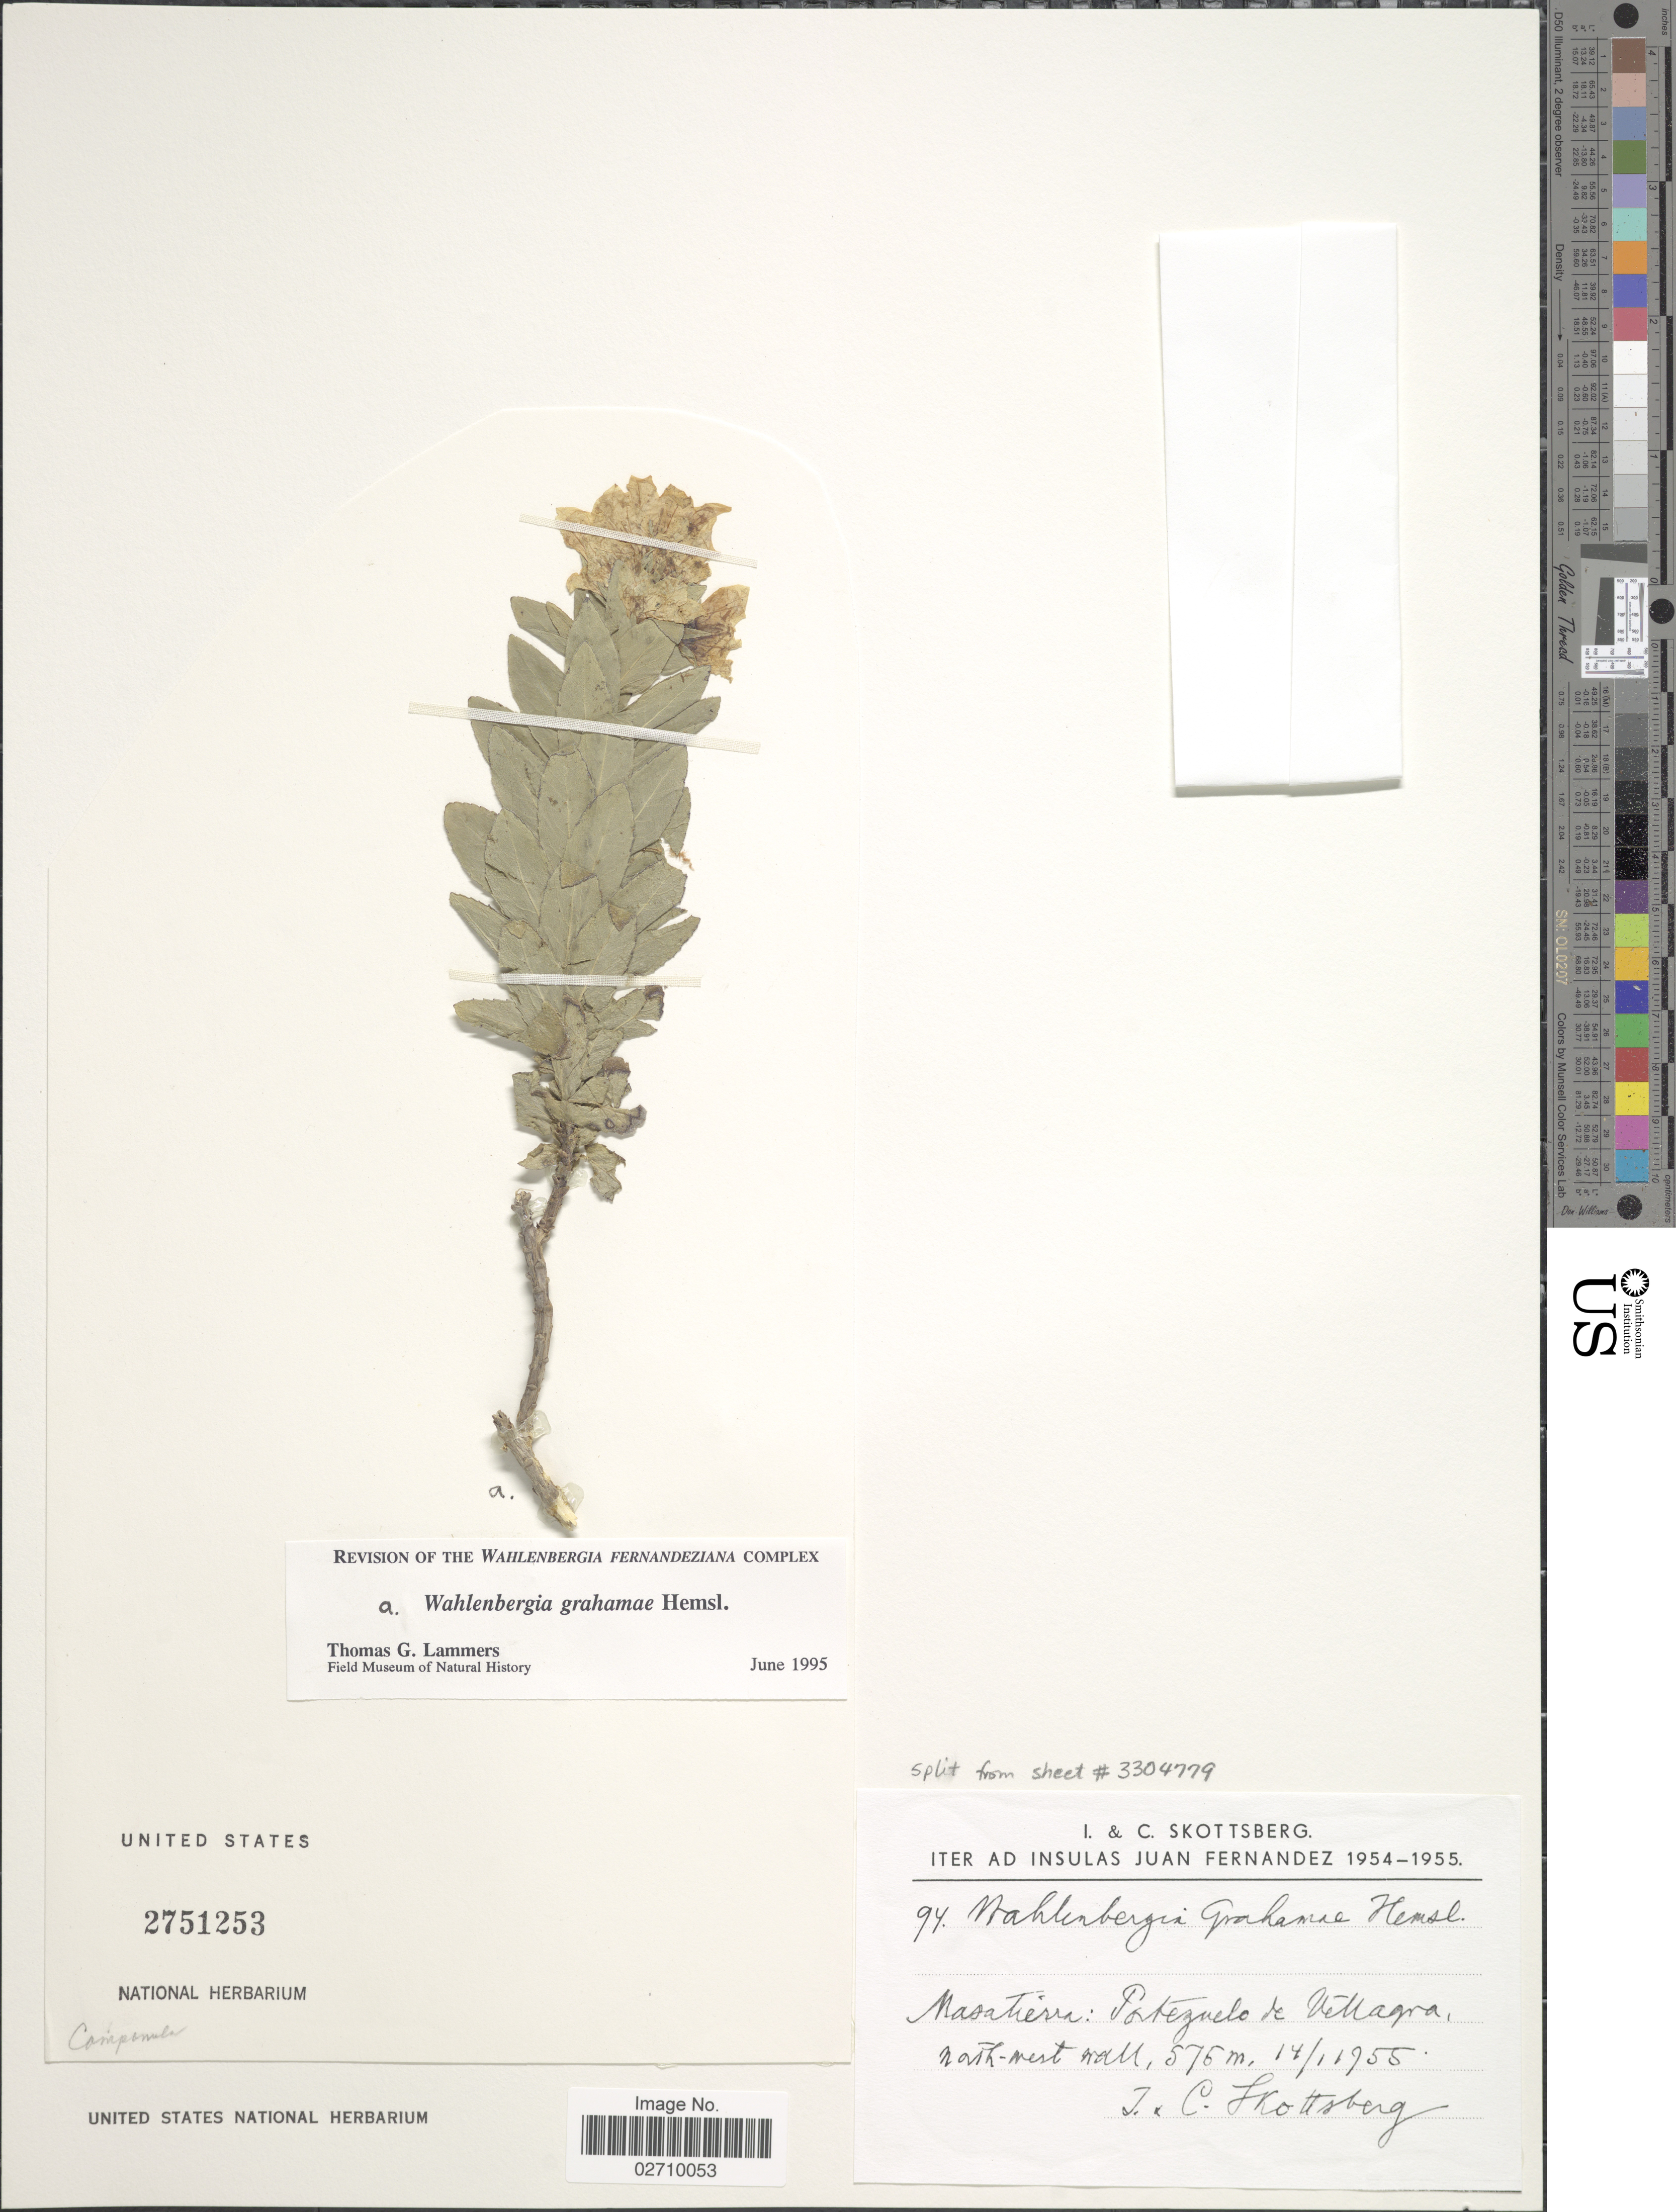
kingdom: Plantae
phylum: Tracheophyta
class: Magnoliopsida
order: Asterales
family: Campanulaceae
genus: Wahlenbergia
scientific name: Wahlenbergia grahamiae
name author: Hemsl.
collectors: I. Skottsberg & C. Skottsberg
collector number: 94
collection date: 1955-01-14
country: Chile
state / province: Valparaíso (V)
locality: Iter ad insulas Juan Fernandez. Masatierra: Portezuelo de Villagra north-west wall.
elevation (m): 576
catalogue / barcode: US 2751253